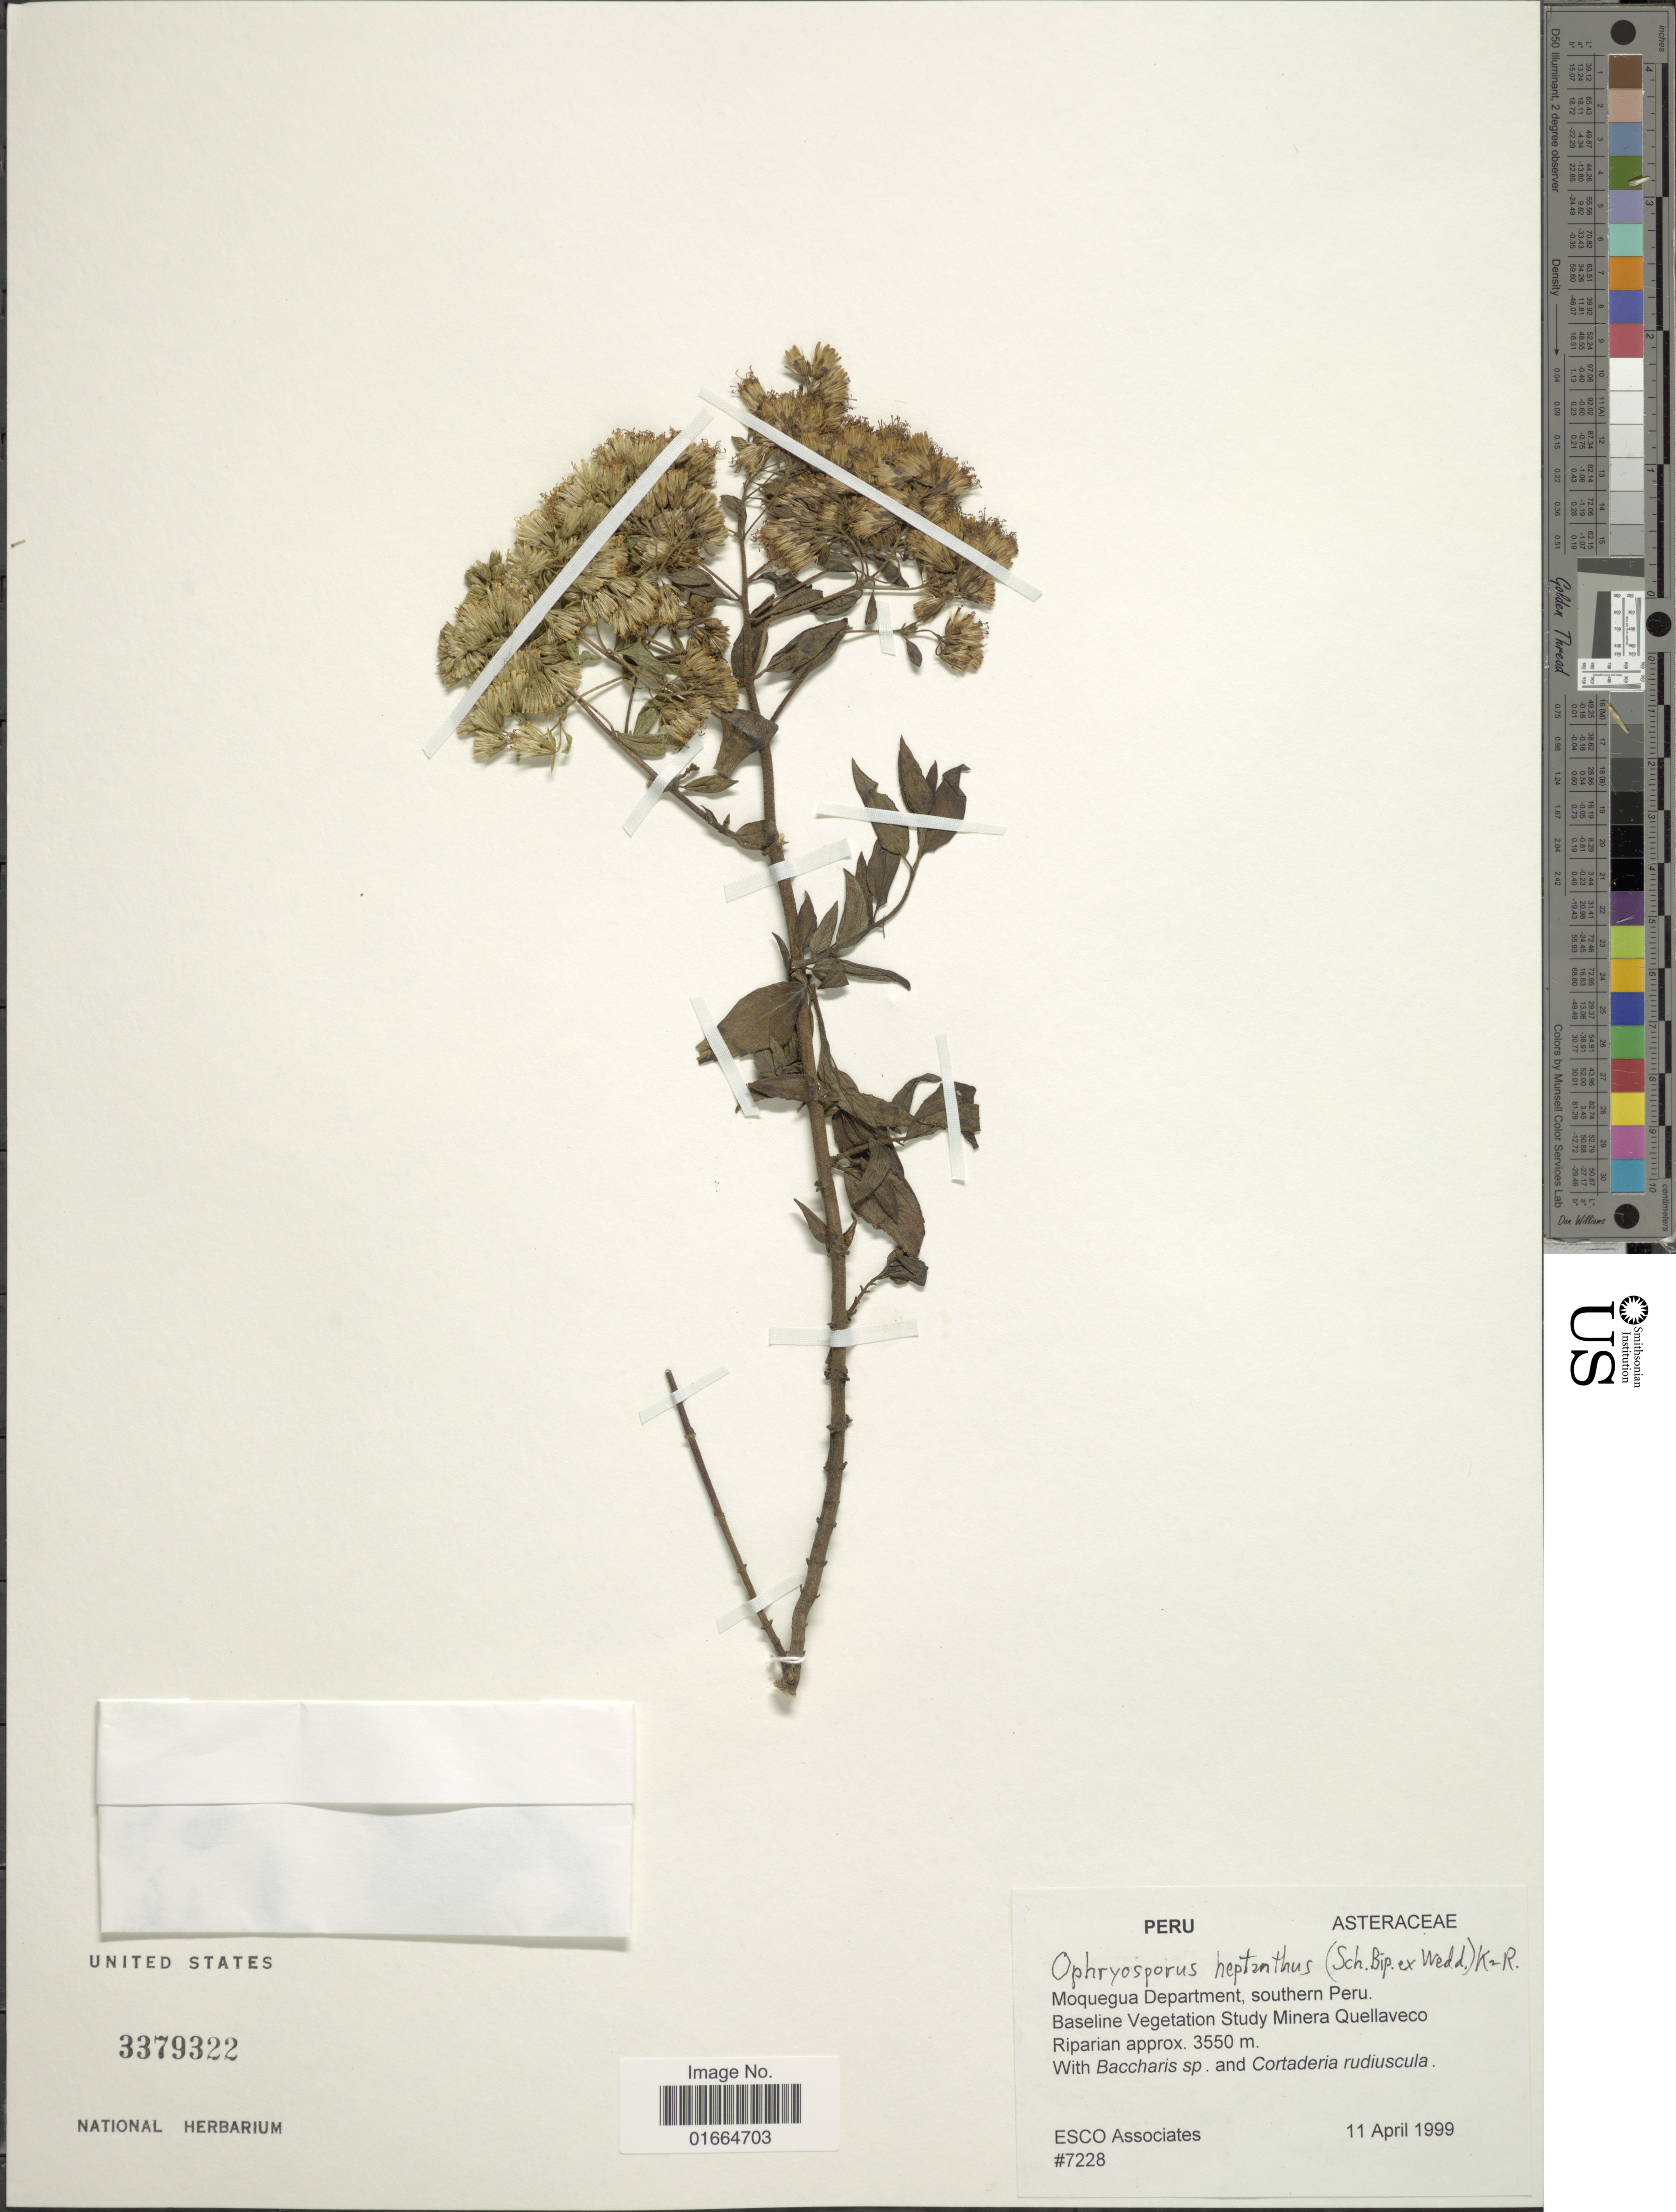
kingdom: Plantae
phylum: Tracheophyta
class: Magnoliopsida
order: Asterales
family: Asteraceae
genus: Ophryosporus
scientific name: Ophryosporus heptanthus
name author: (Sch. Bip. ex Wedd.) R.M. King & H. Rob.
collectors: ESCO Associates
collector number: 7228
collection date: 1999-04-11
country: Peru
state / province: Moquegua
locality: Moquegua Department, southern Peru, Baseline Vegetatoion Study Minera Quellaveco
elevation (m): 3550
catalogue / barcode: US 3379322